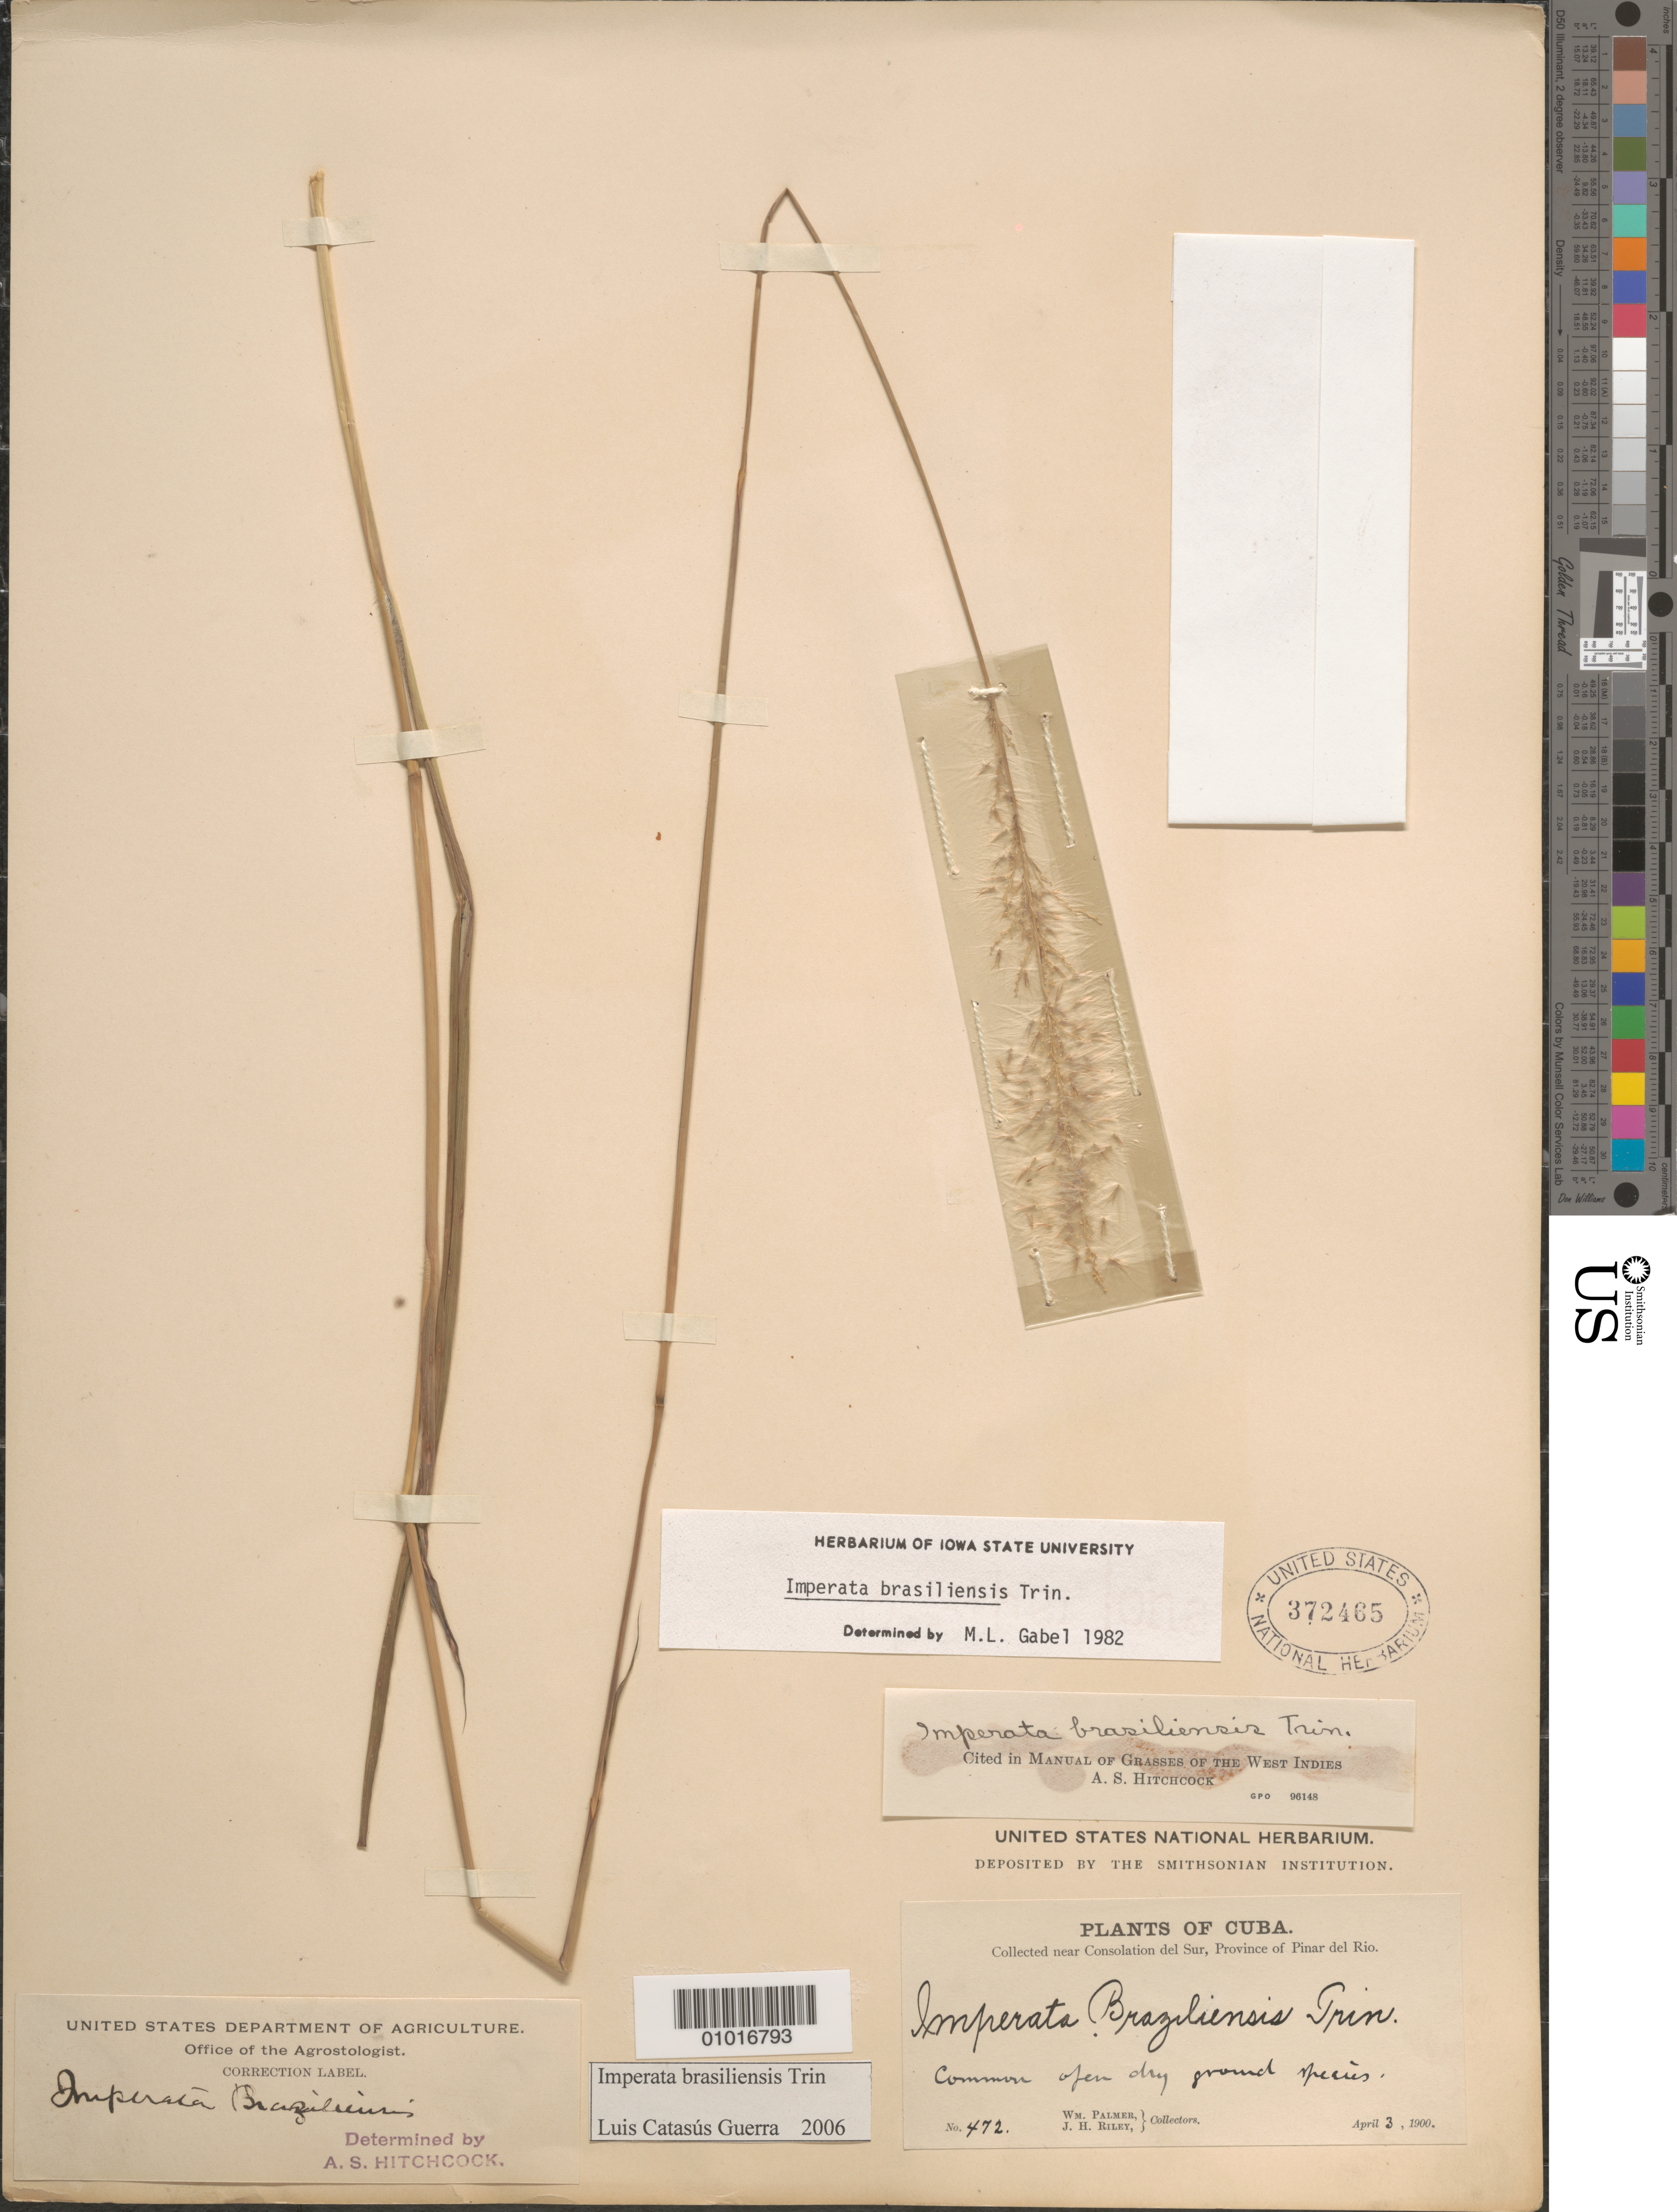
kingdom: Plantae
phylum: Tracheophyta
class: Liliopsida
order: Poales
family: Poaceae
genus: Imperata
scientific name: Imperata brasiliensis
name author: Trin.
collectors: W. Palmer & J. H. Riley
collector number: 472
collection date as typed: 03 Apr 1900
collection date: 1900-04-03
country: Cuba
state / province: Pinar del Rio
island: Cuba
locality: Collected near Consolation del Sur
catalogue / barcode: US 372465